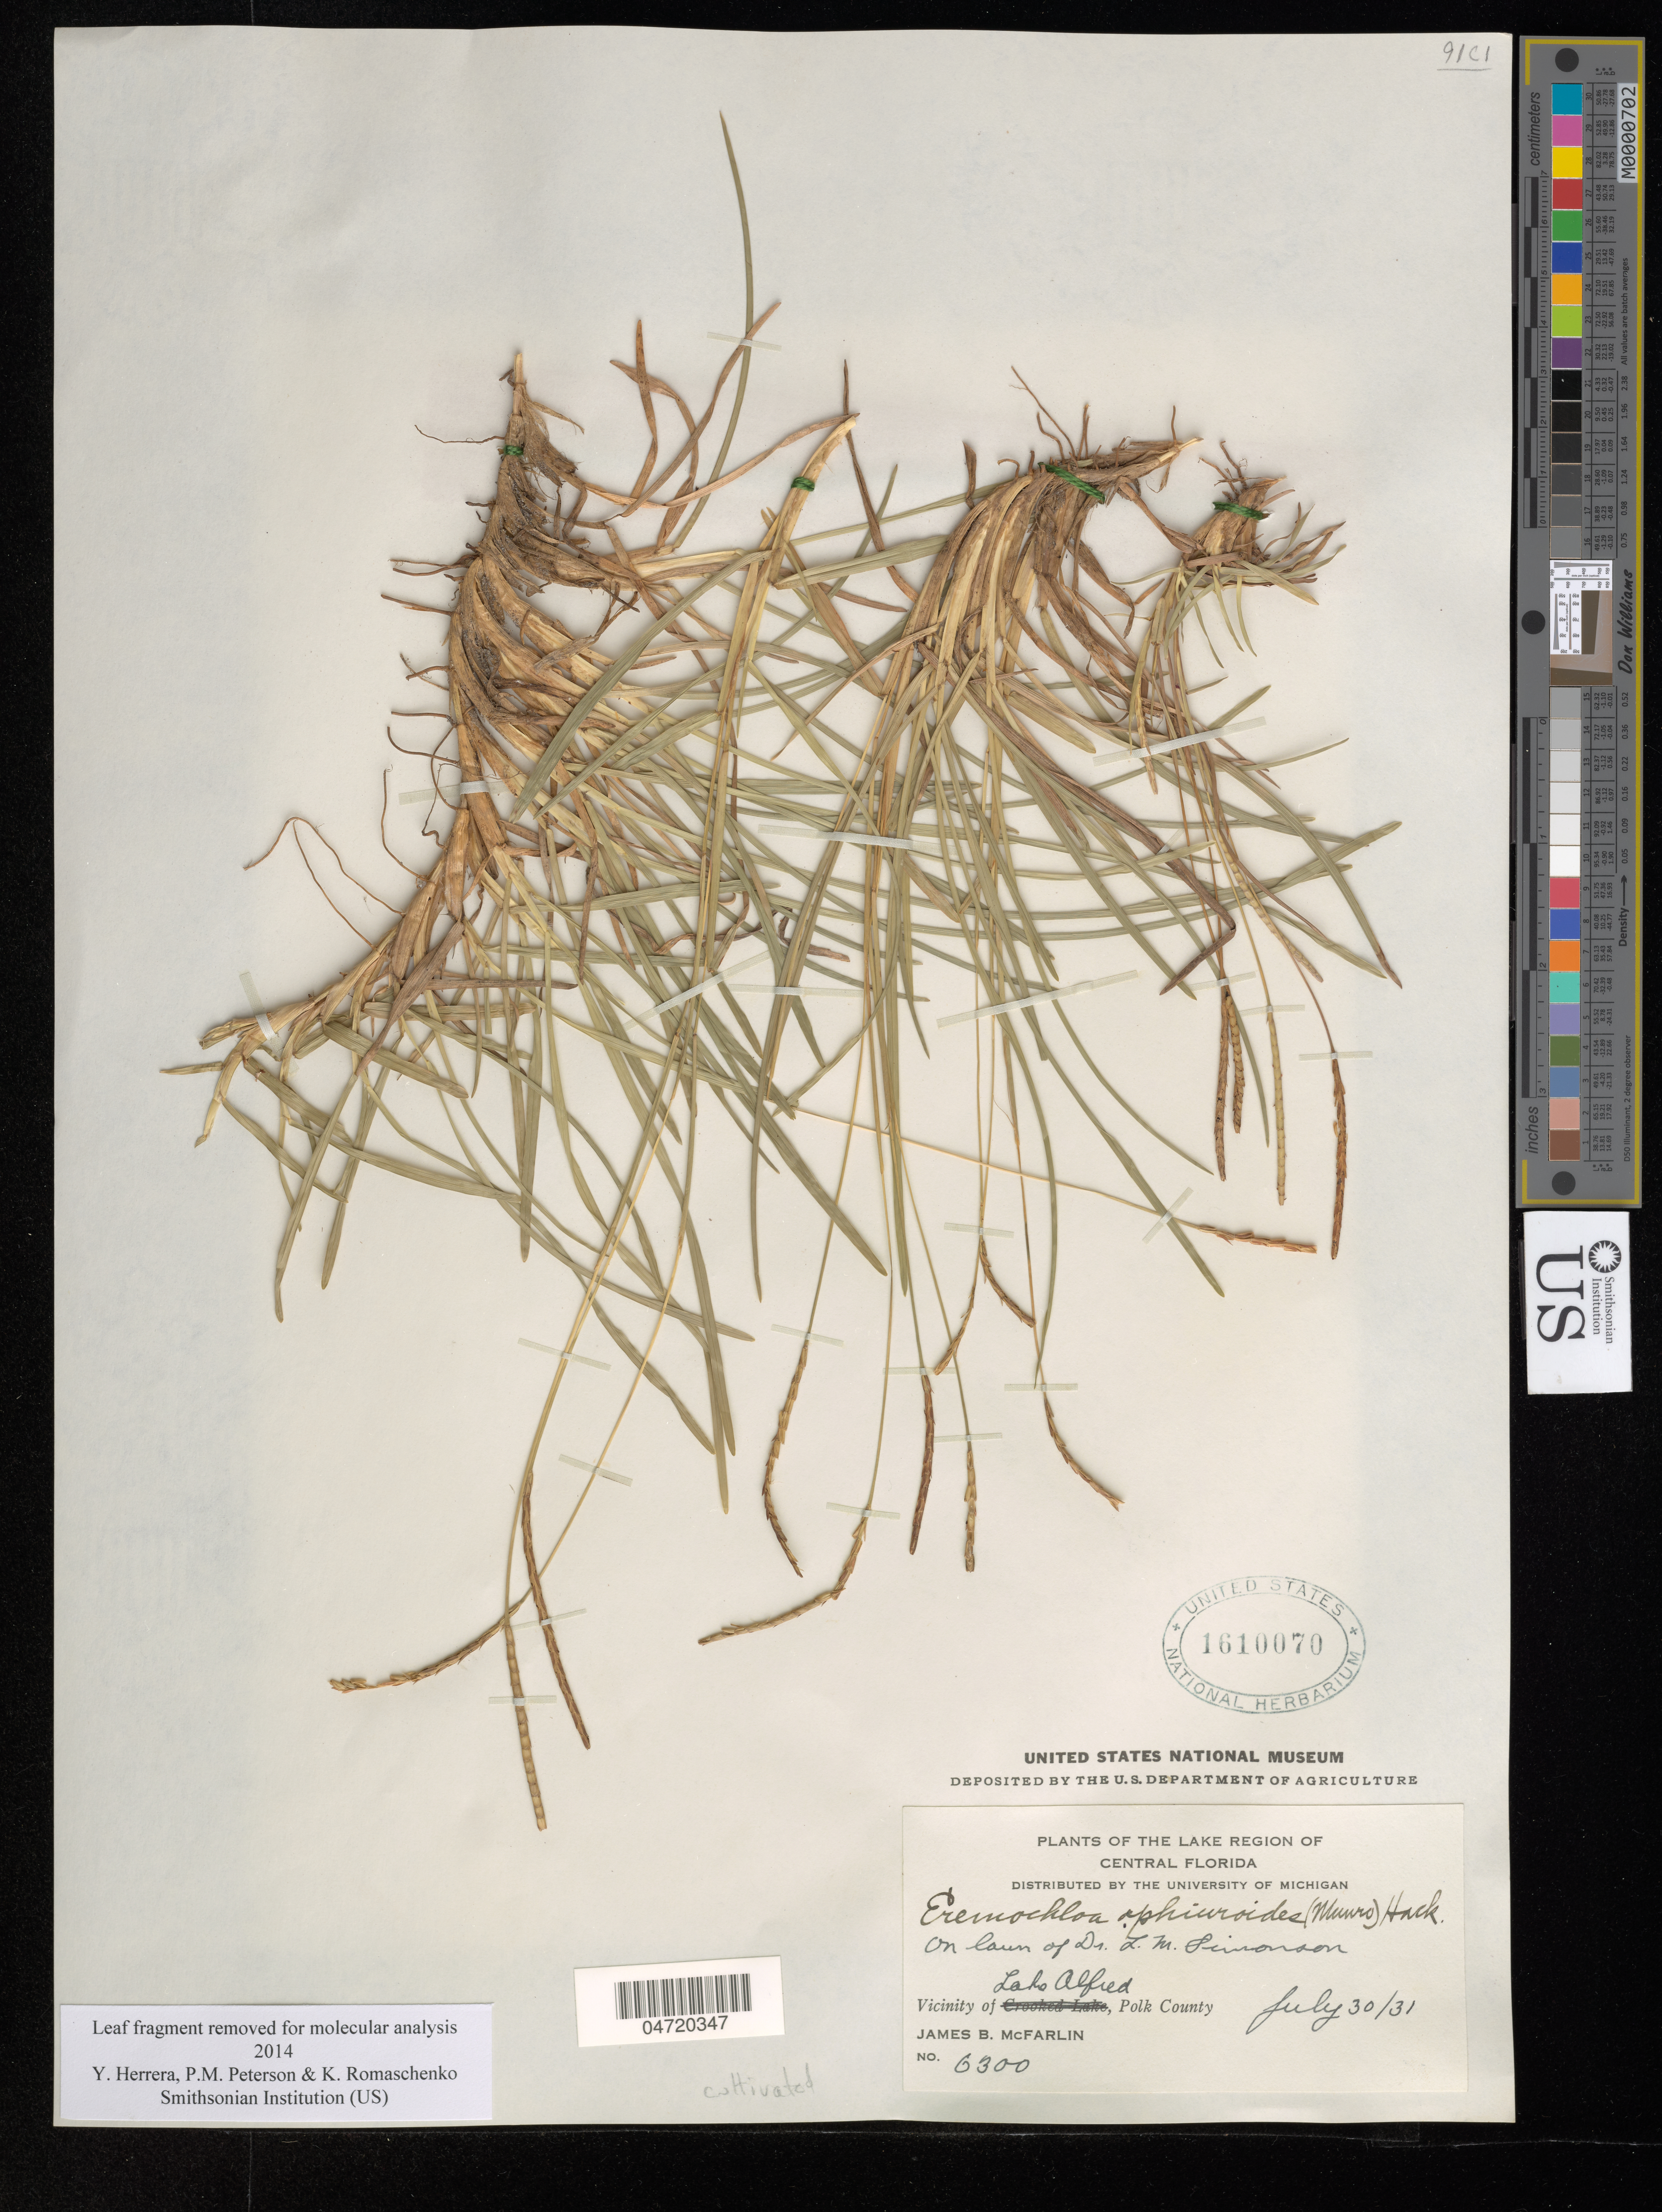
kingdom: Plantae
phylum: Tracheophyta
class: Liliopsida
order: Poales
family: Poaceae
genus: Eremochloa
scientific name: Eremochloa ophiuroides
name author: (Munro) Hack.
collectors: J. McFarlin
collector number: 6300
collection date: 1931-07-30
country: United States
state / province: Florida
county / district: Polk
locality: The Lake Region of Central Florida. Vicinity of Lake Alfred, Polk County.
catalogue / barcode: US 1610070